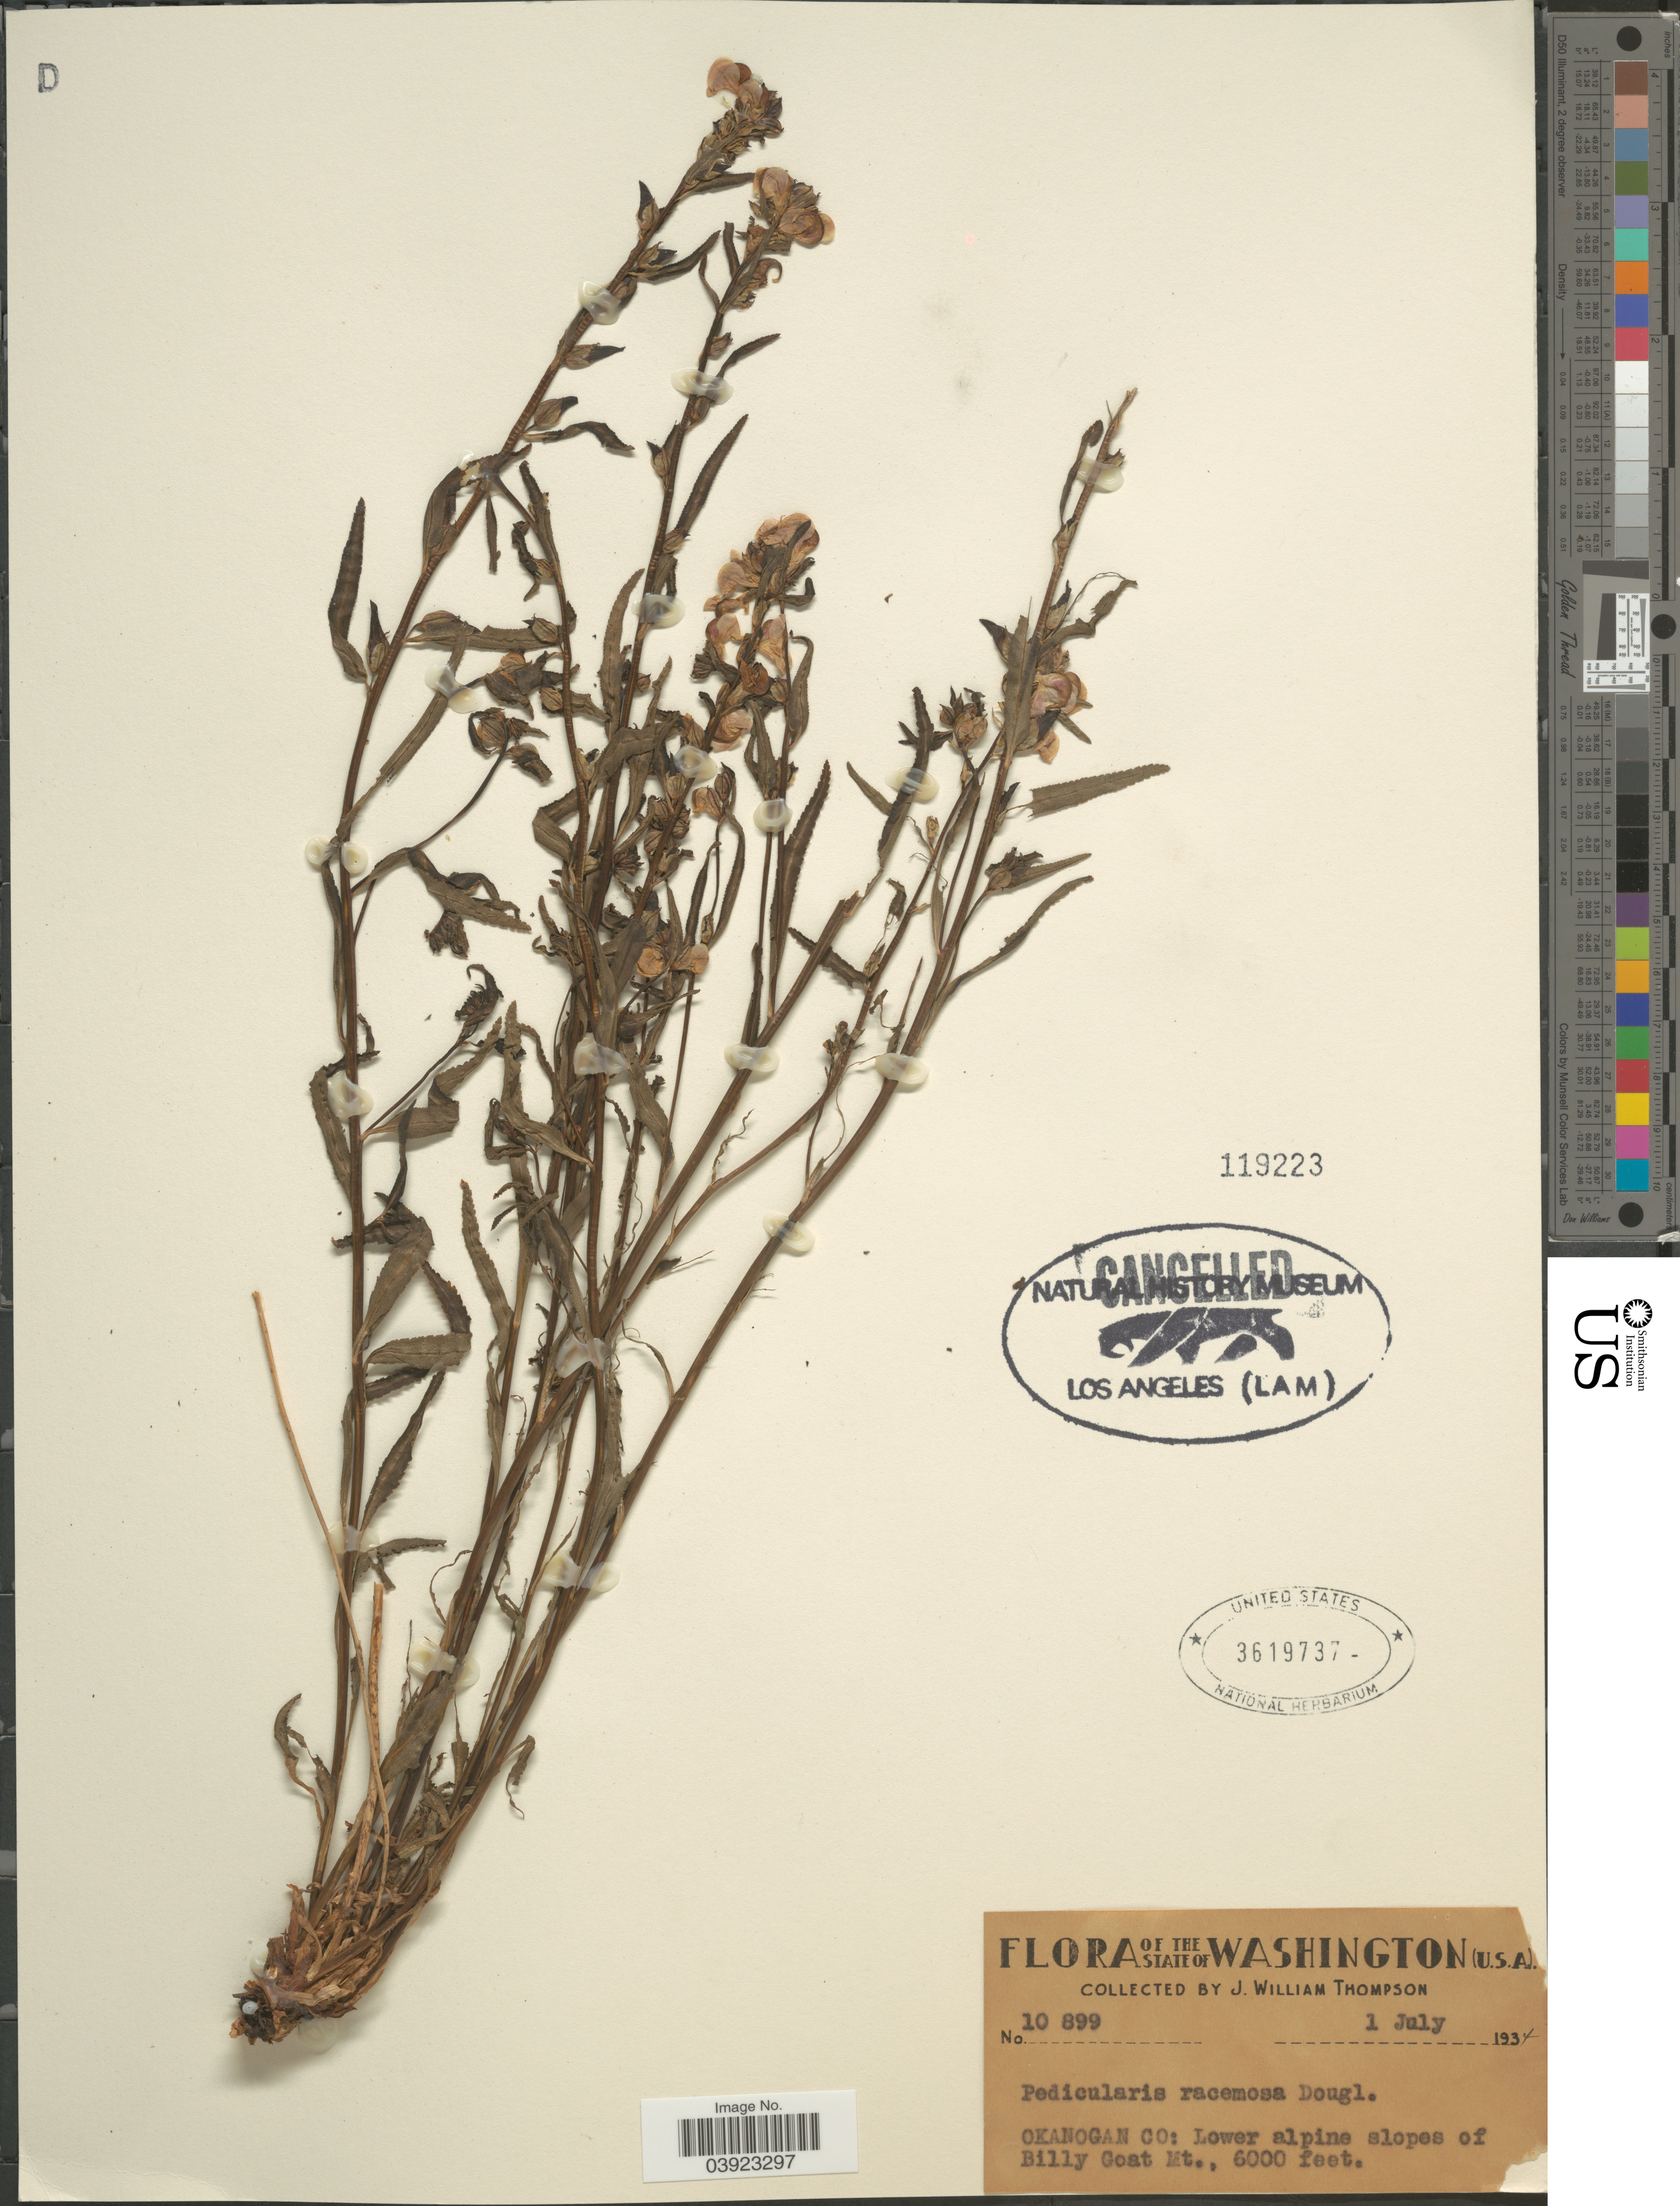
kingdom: Plantae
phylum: Tracheophyta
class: Magnoliopsida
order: Lamiales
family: Orobanchaceae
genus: Pedicularis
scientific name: Pedicularis racemosa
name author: Douglas ex Benth.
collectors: J. W. Thompson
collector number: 10899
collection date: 1934-07-01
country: United States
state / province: Washington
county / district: Okanogan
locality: Okanogan Co: Lower alpine slopes of Billy Goat Mt.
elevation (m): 1829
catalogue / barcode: US 3619737